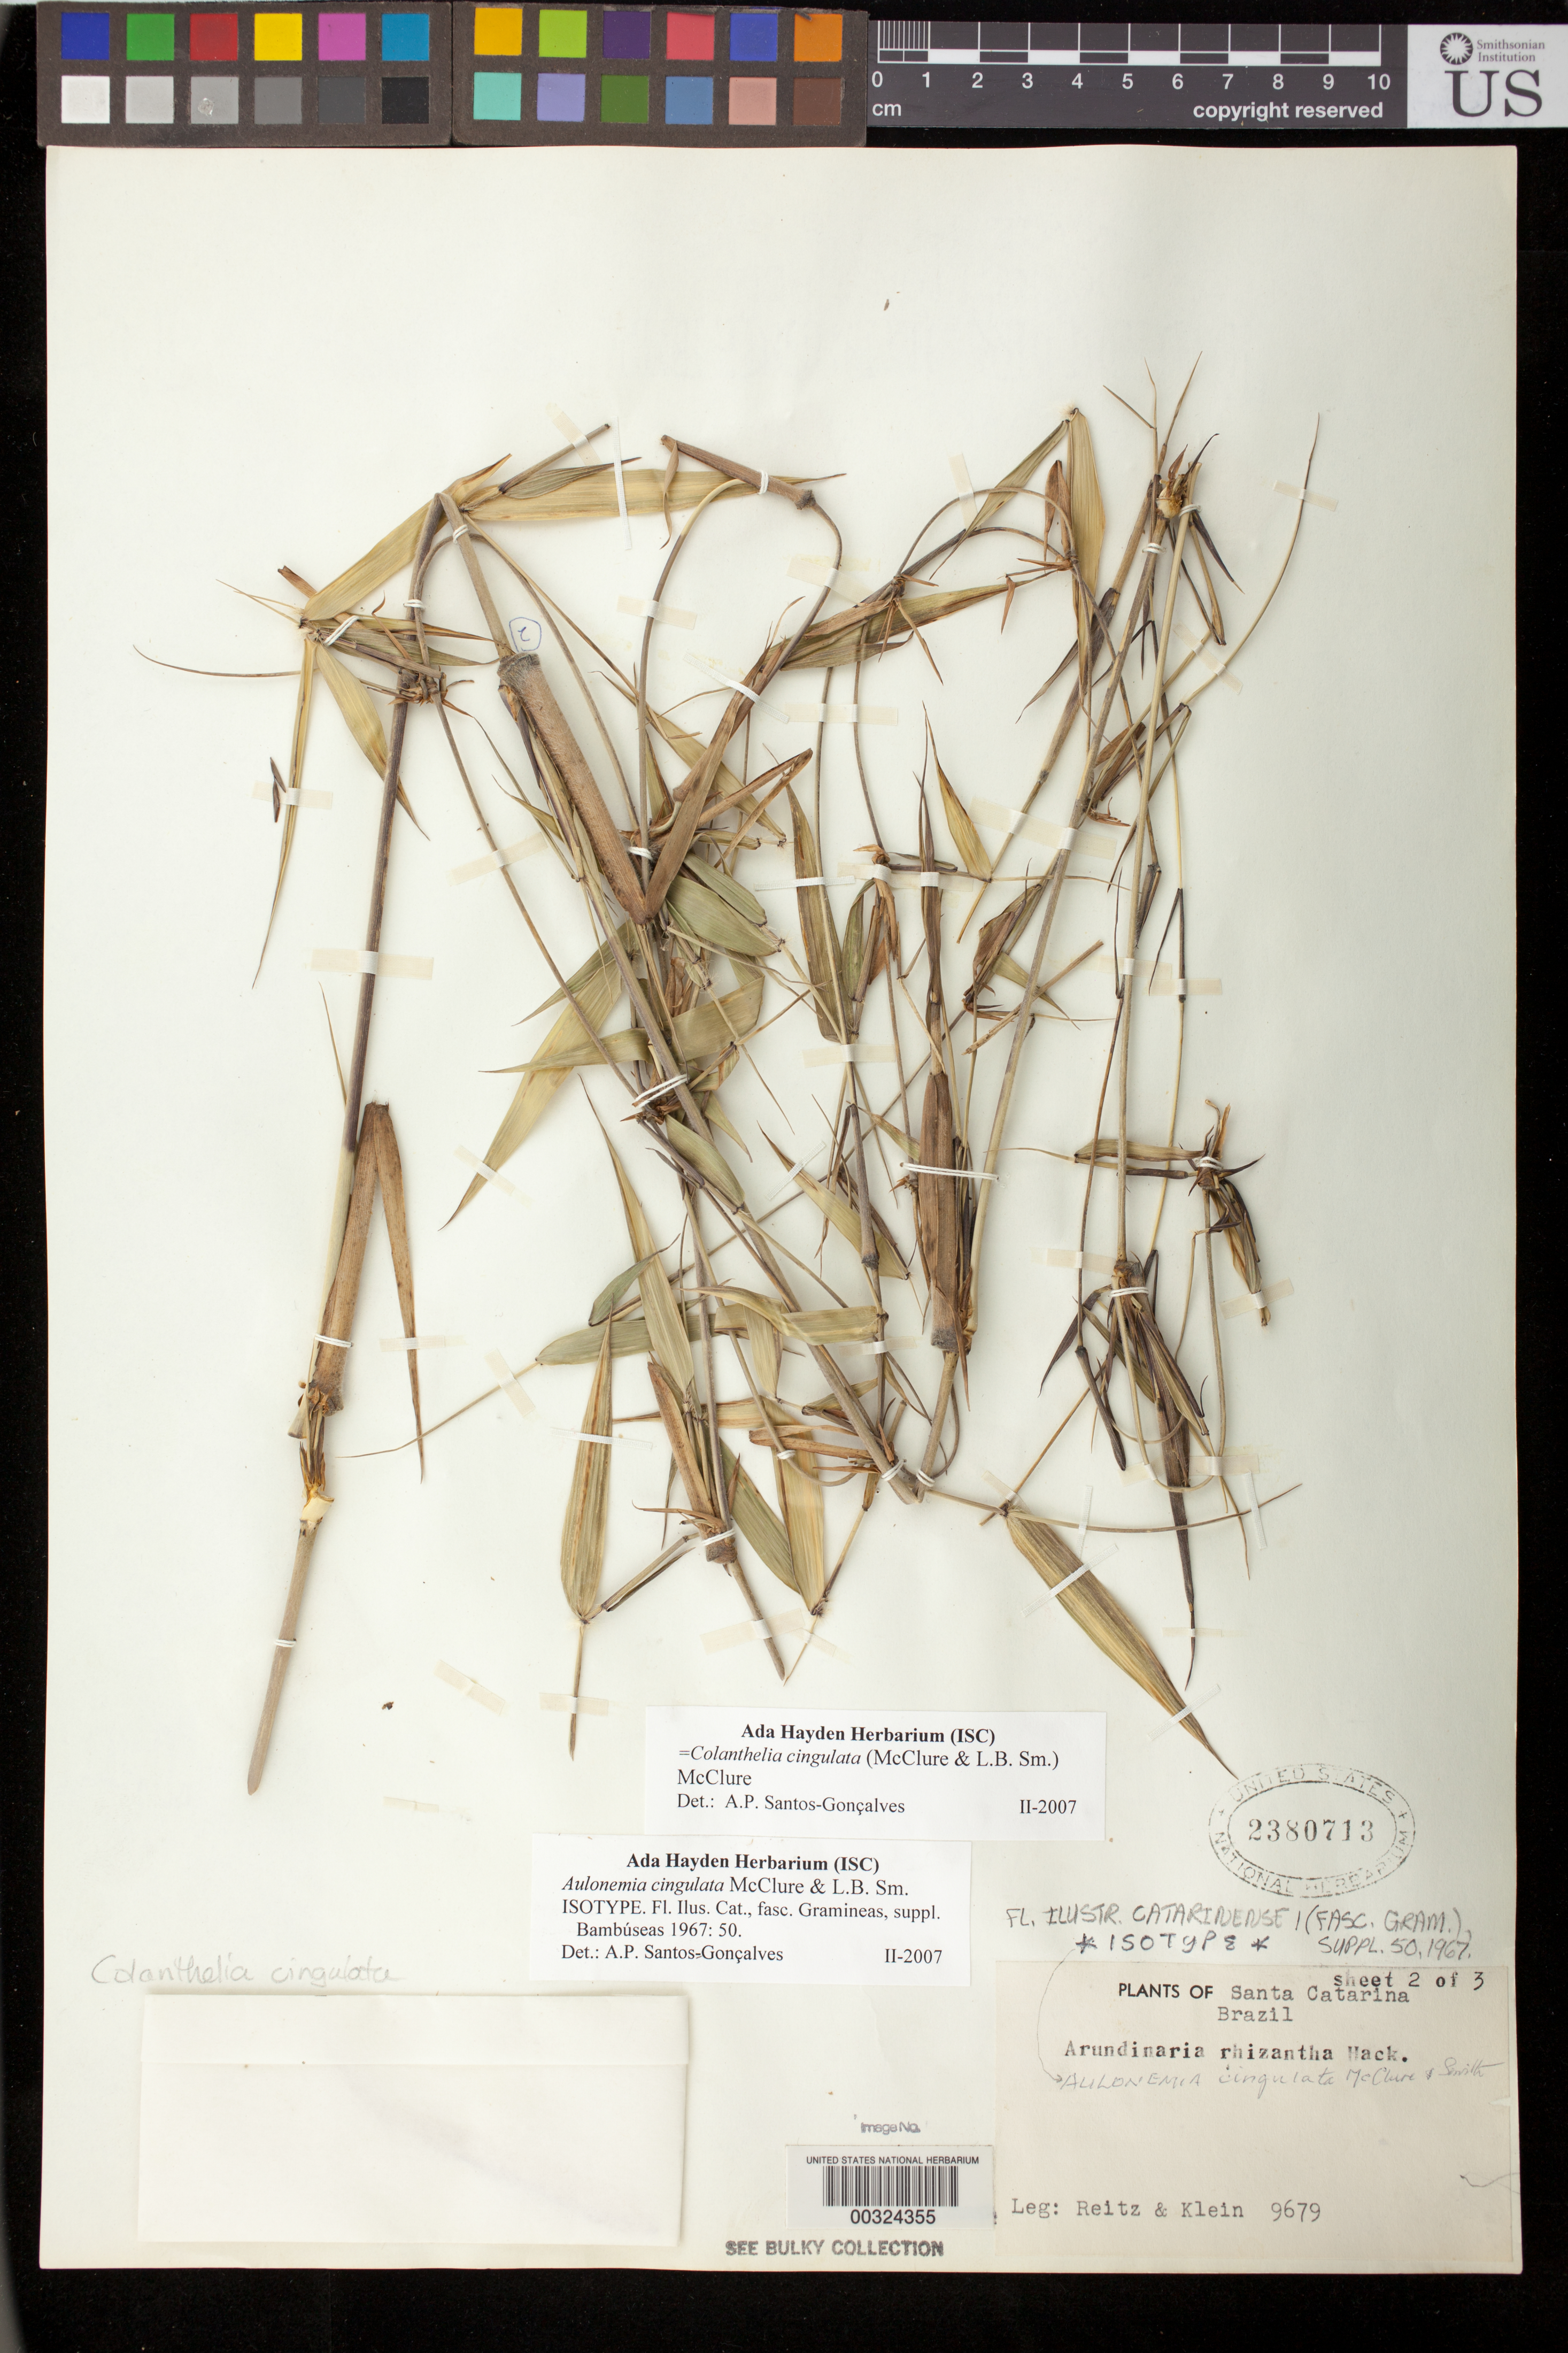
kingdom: Plantae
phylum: Tracheophyta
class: Liliopsida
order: Poales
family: Poaceae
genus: Aulonemia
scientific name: Aulonemia cingulata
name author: McClure & L.B. Sm.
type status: Holotype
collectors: R. Reitz & R. M. Klein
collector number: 9679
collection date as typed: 14.5.1960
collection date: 1960-05-14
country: Brazil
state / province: Santa Catarina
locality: Garapuvu, Vista Alegre, Sombrio.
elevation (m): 30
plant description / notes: Protologue explicitly cites (only) USNH 2380712 as holotype. 3 US sheets (USNH 2380712, 2380713, 2380714) are cross-labeled as "sheet 1 of 3", "sheet 2 of 3", and "sheet 3 of 3", respectively (with complete label data only on sheet 1), and are to be regarded as 3 parts of a single specimen (holotype) regardless of annotations to the contrary.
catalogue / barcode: US 2380713